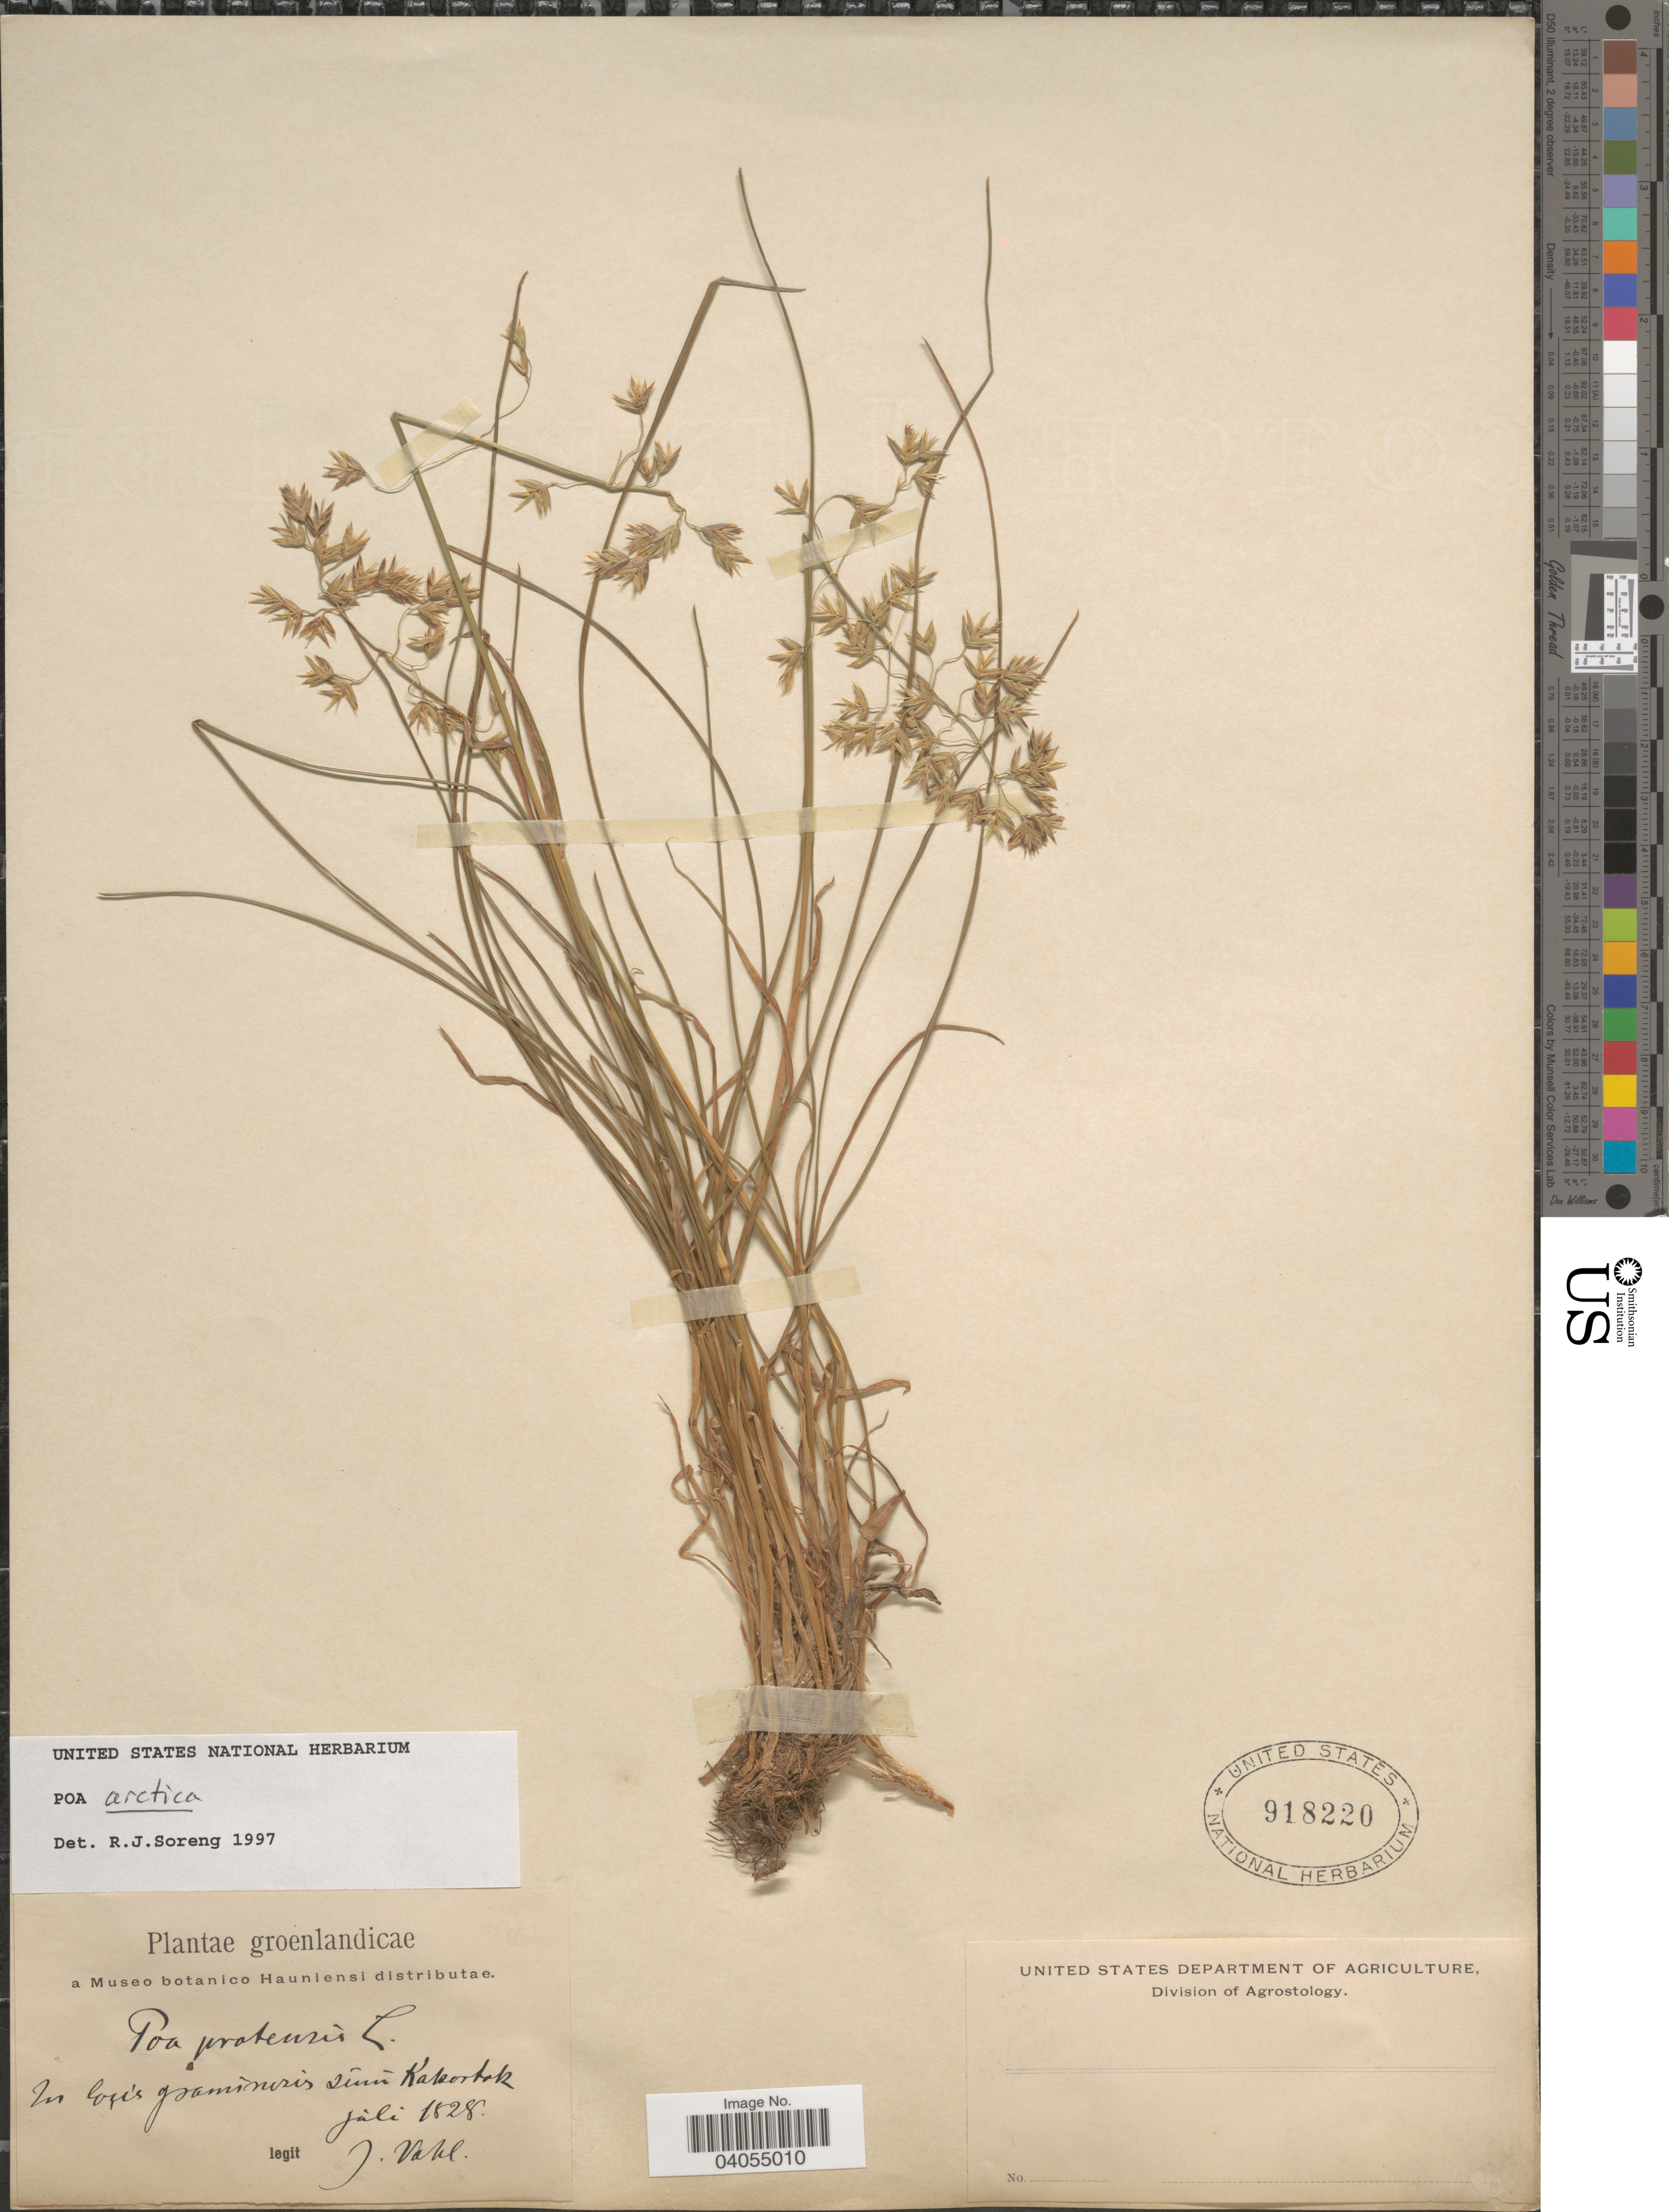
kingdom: Plantae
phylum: Tracheophyta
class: Liliopsida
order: Poales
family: Poaceae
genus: Poa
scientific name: Poa arctica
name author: R. Br.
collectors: J. M. Vahl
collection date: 1828-07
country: Greenland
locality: Groenlandicae. In locis graminosis sinn Kakortok.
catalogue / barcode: US 918220